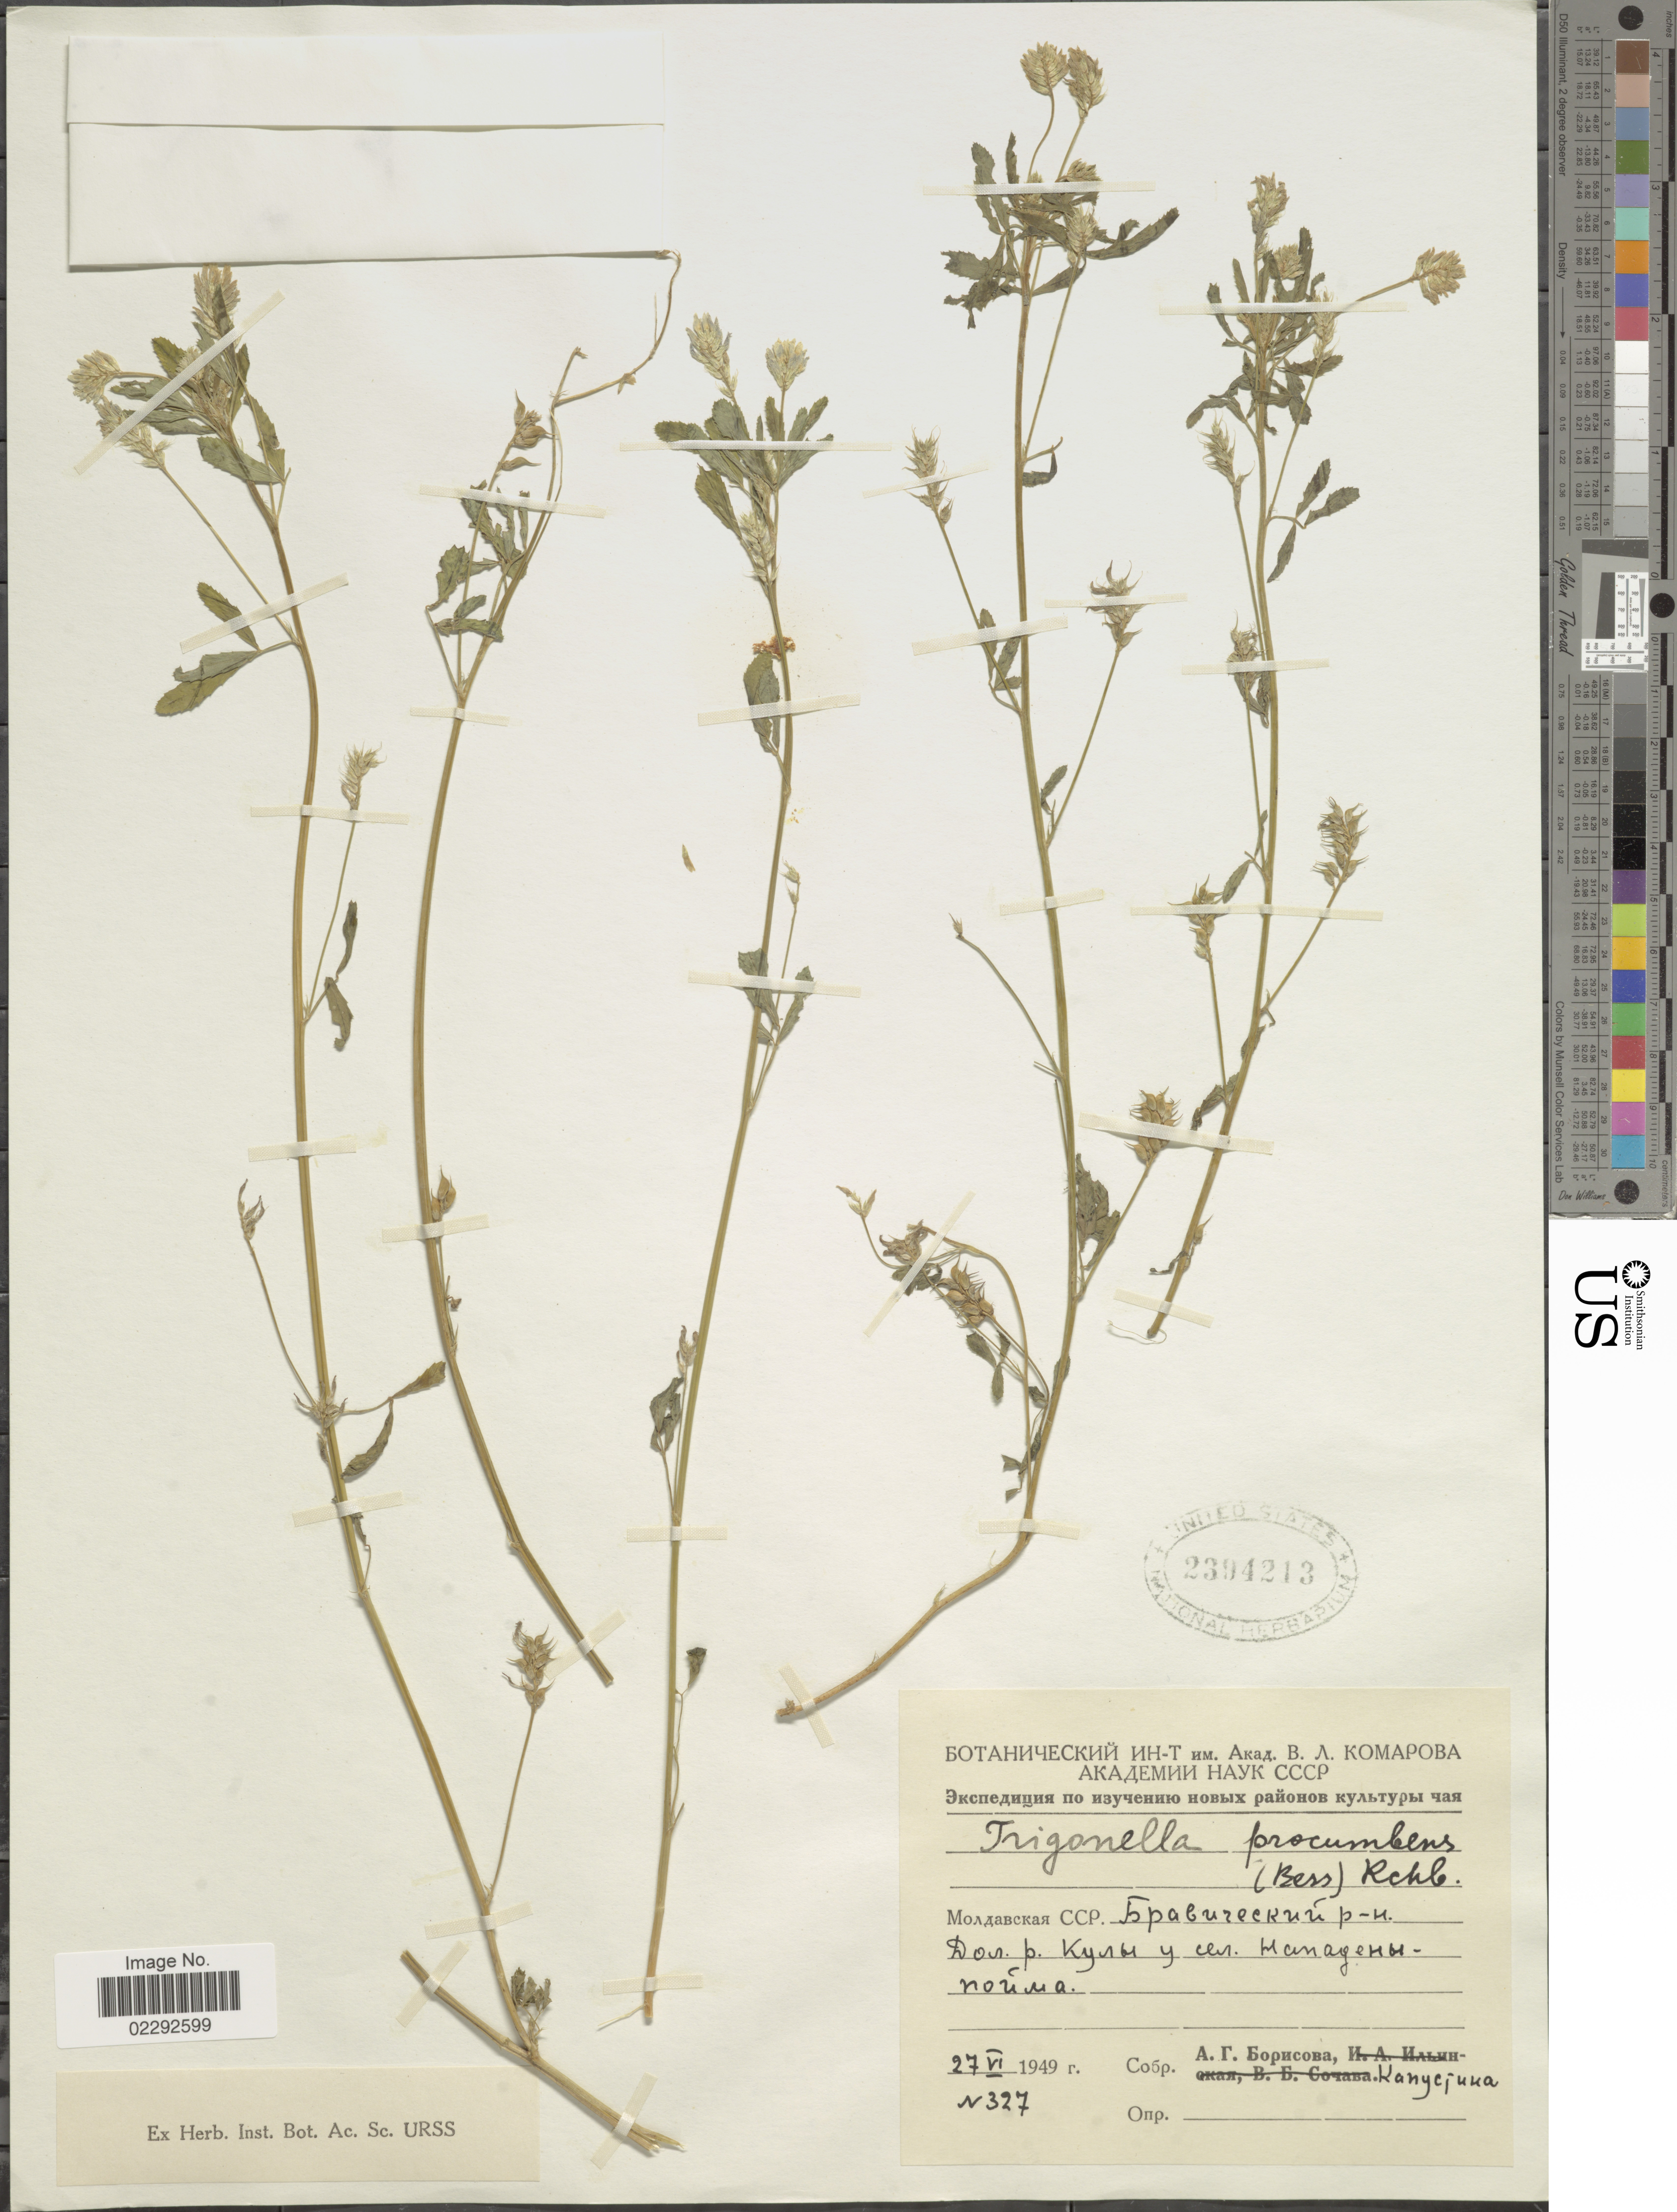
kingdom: Plantae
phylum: Tracheophyta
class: Magnoliopsida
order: Fabales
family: Fabaceae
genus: Trigonella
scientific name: Trigonella procumbens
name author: (Besser) Rchb.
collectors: A. Borisova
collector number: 327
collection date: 1949-06-27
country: Moldova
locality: Bravichevsk rayon, Kuly River near Napadeny village.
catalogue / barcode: US 2394213